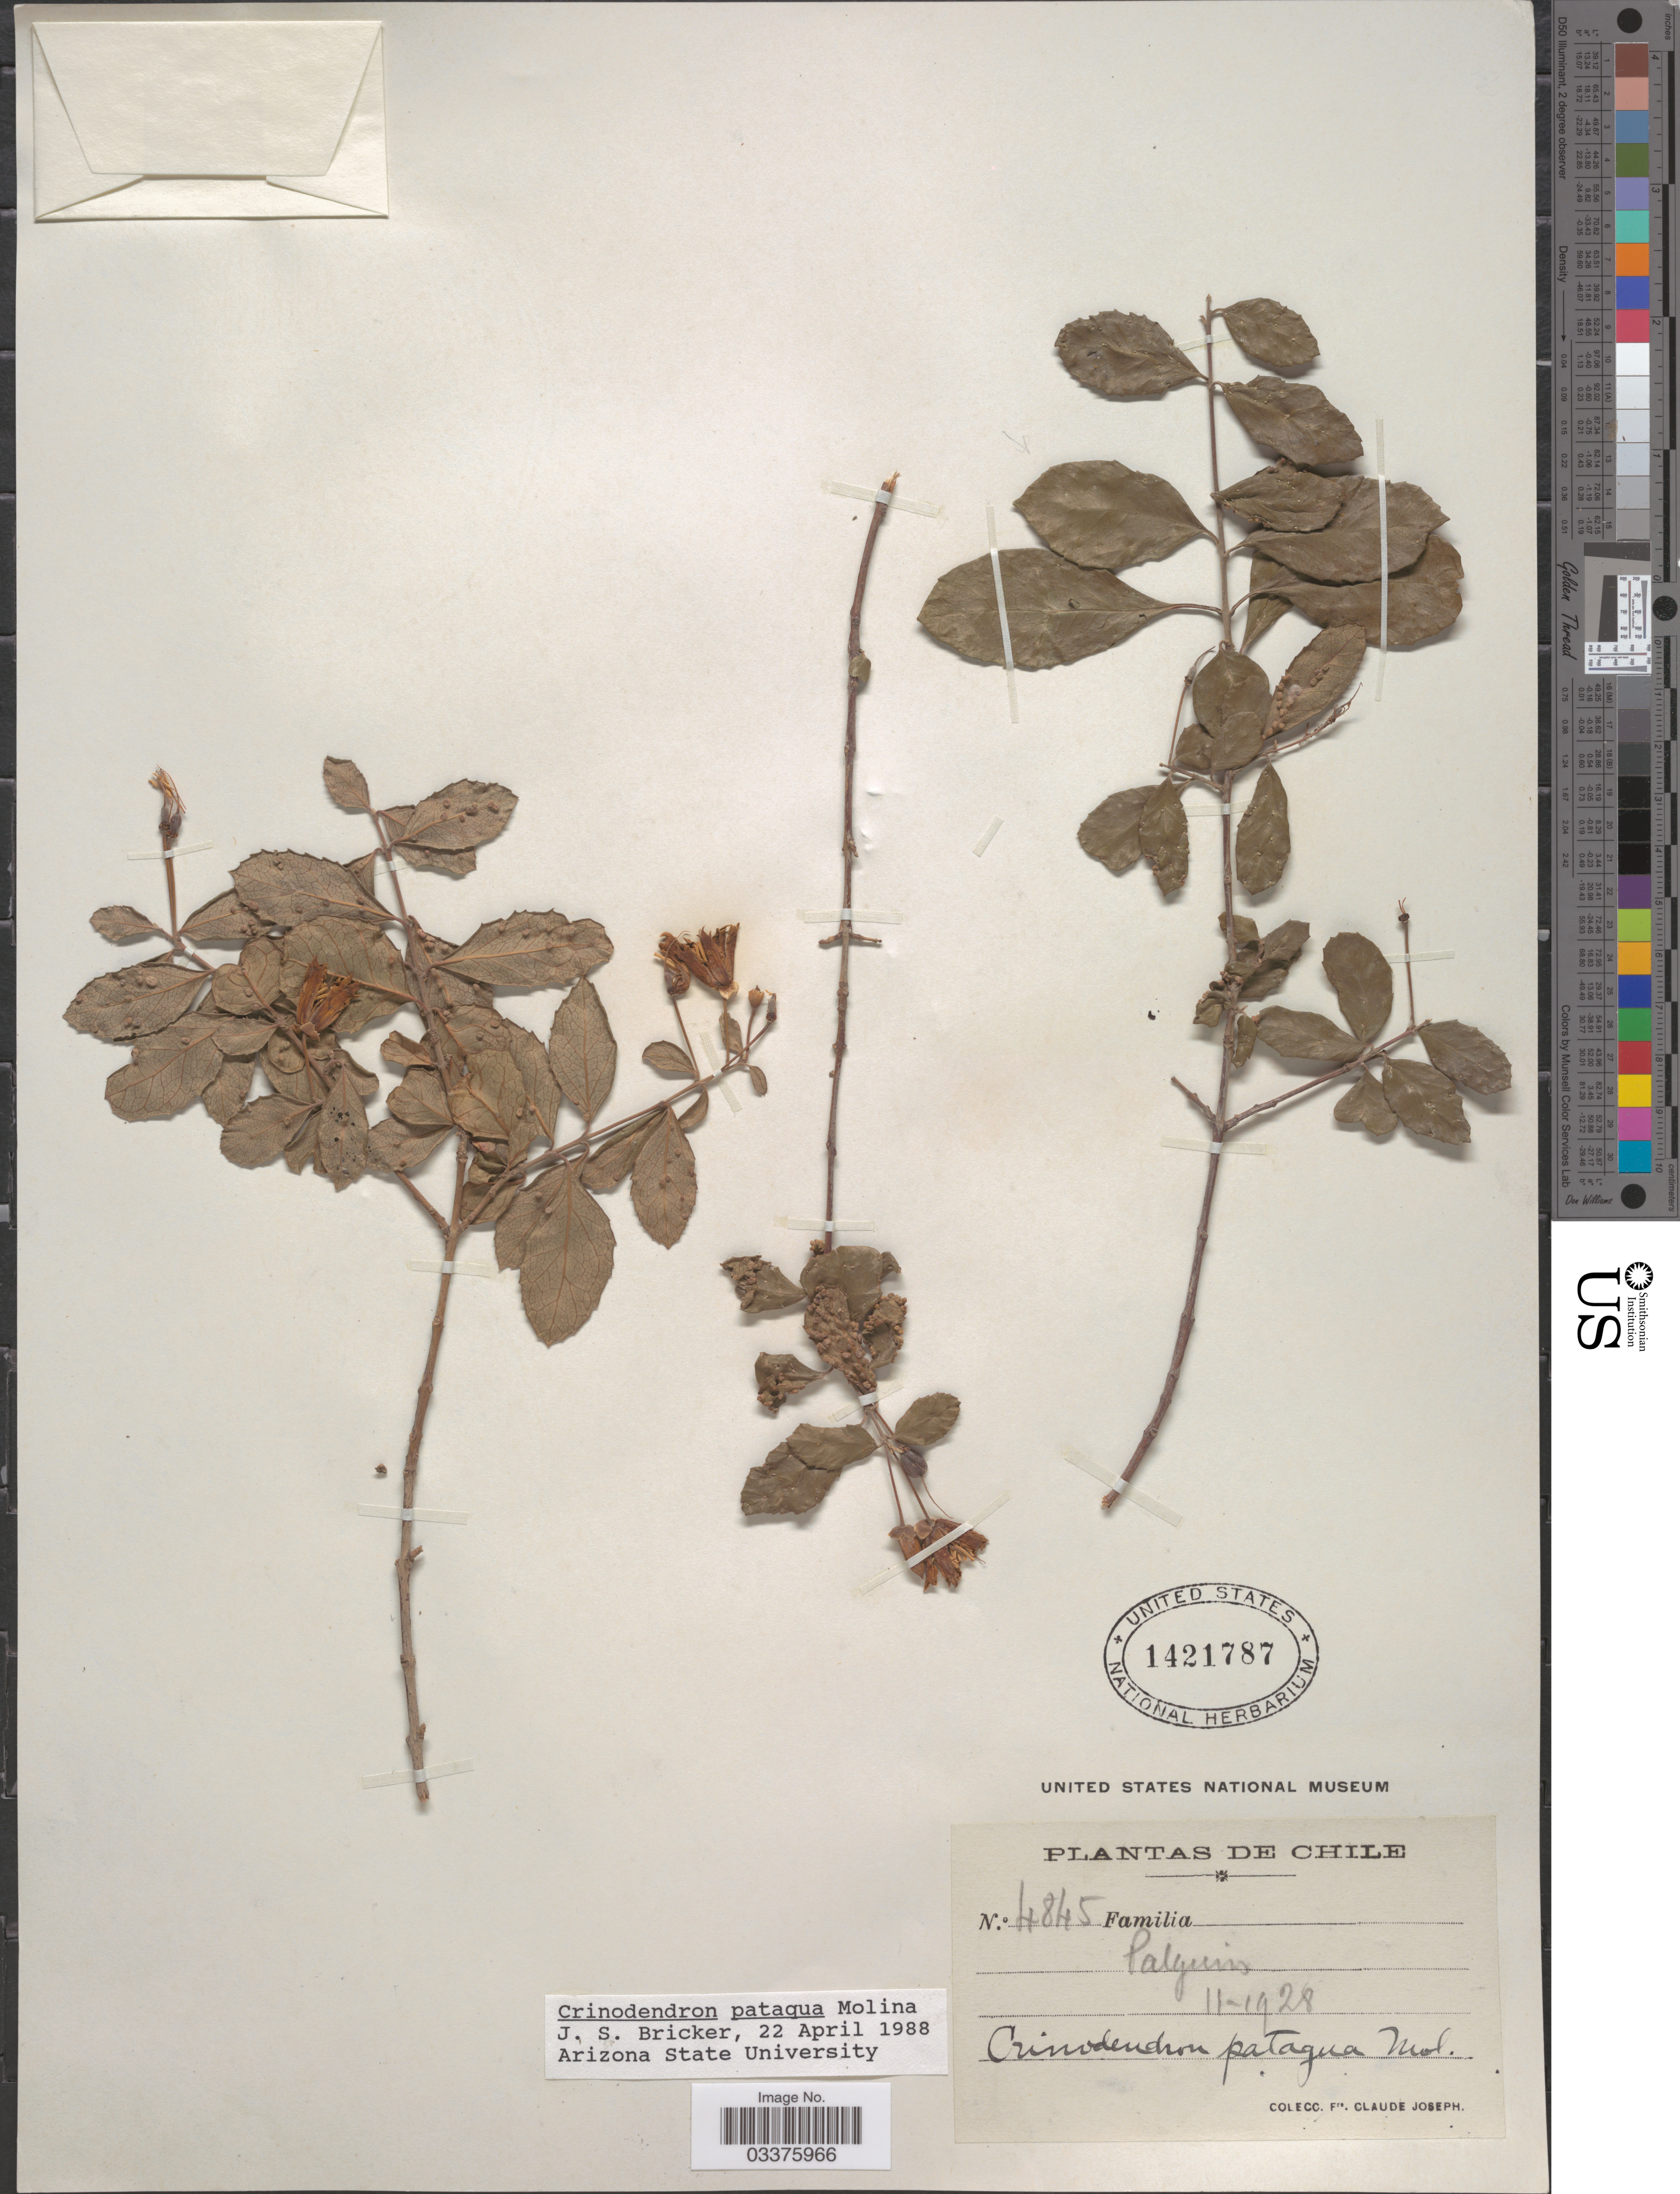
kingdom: Plantae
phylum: Tracheophyta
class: Magnoliopsida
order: Oxalidales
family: Elaeocarpaceae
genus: Crinodendron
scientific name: Crinodendron patagua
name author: Molina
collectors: Bro. Claude-Joseph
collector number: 4845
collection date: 1928-11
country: Chile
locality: Palquin.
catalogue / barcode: US 1421787